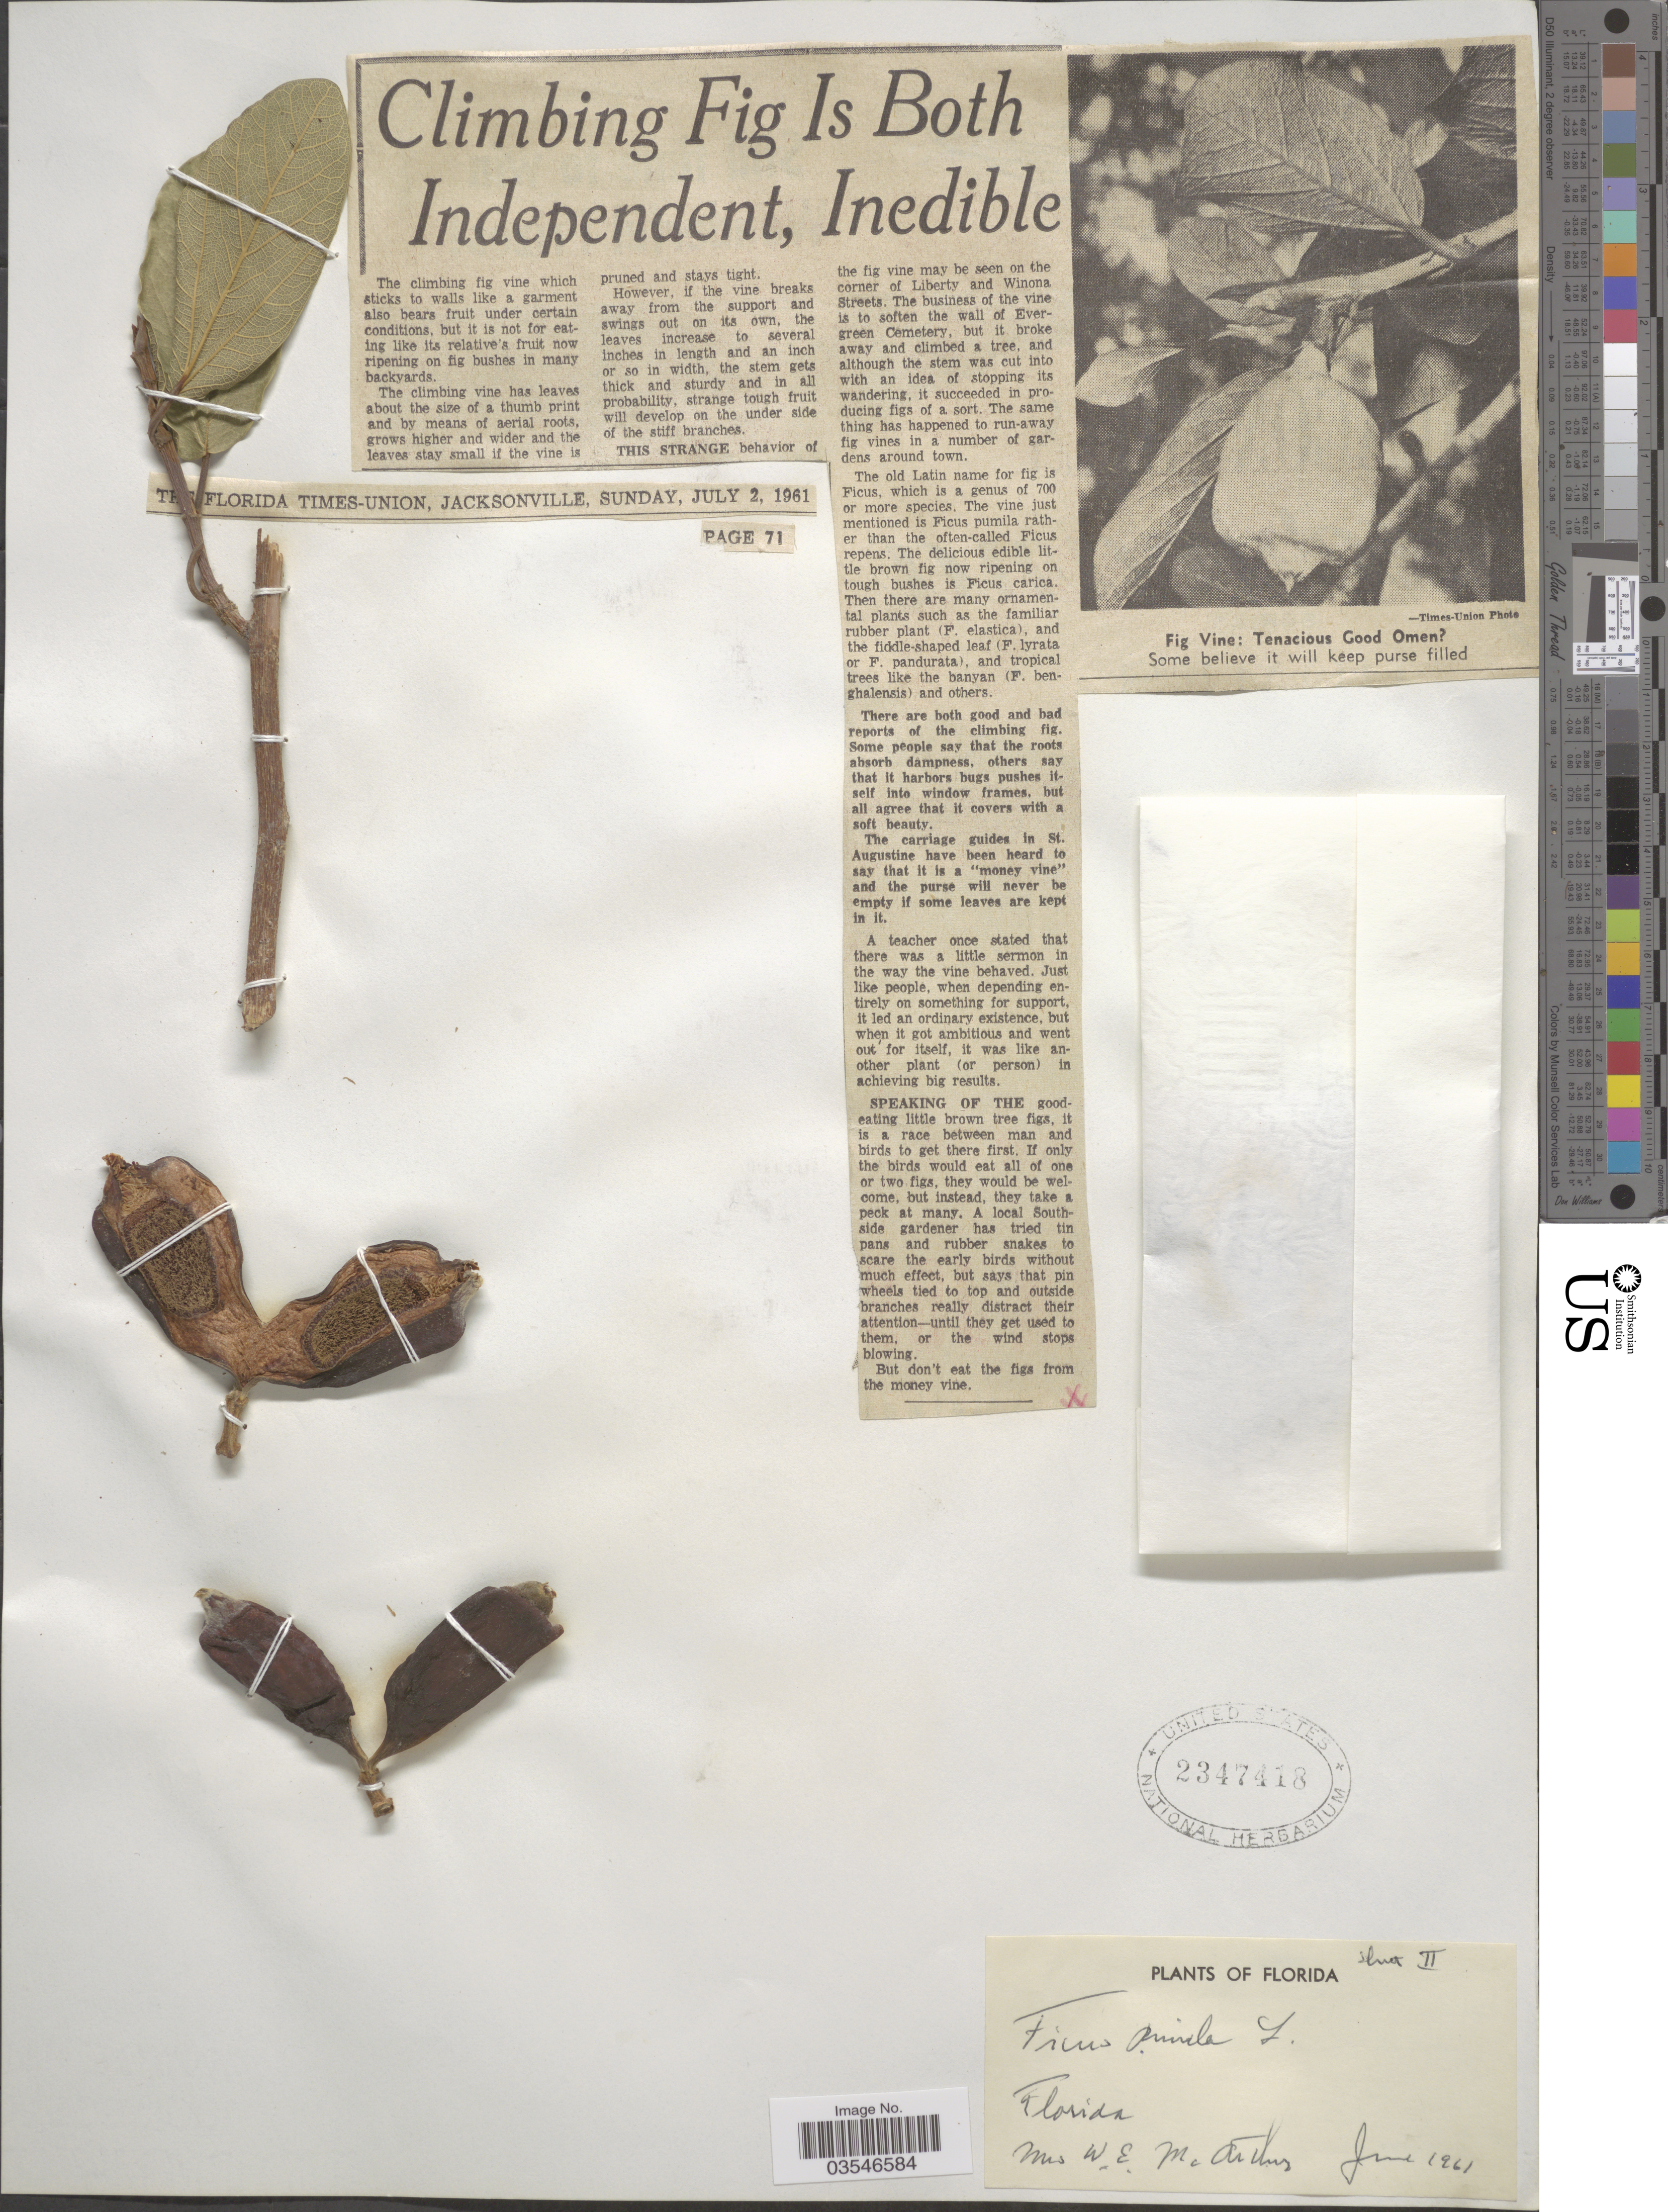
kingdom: Plantae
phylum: Tracheophyta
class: Magnoliopsida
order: Rosales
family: Moraceae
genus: Ficus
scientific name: Ficus pumila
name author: L.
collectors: W. McArthur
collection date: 1961-06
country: United States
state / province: Florida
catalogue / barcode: US 2347418